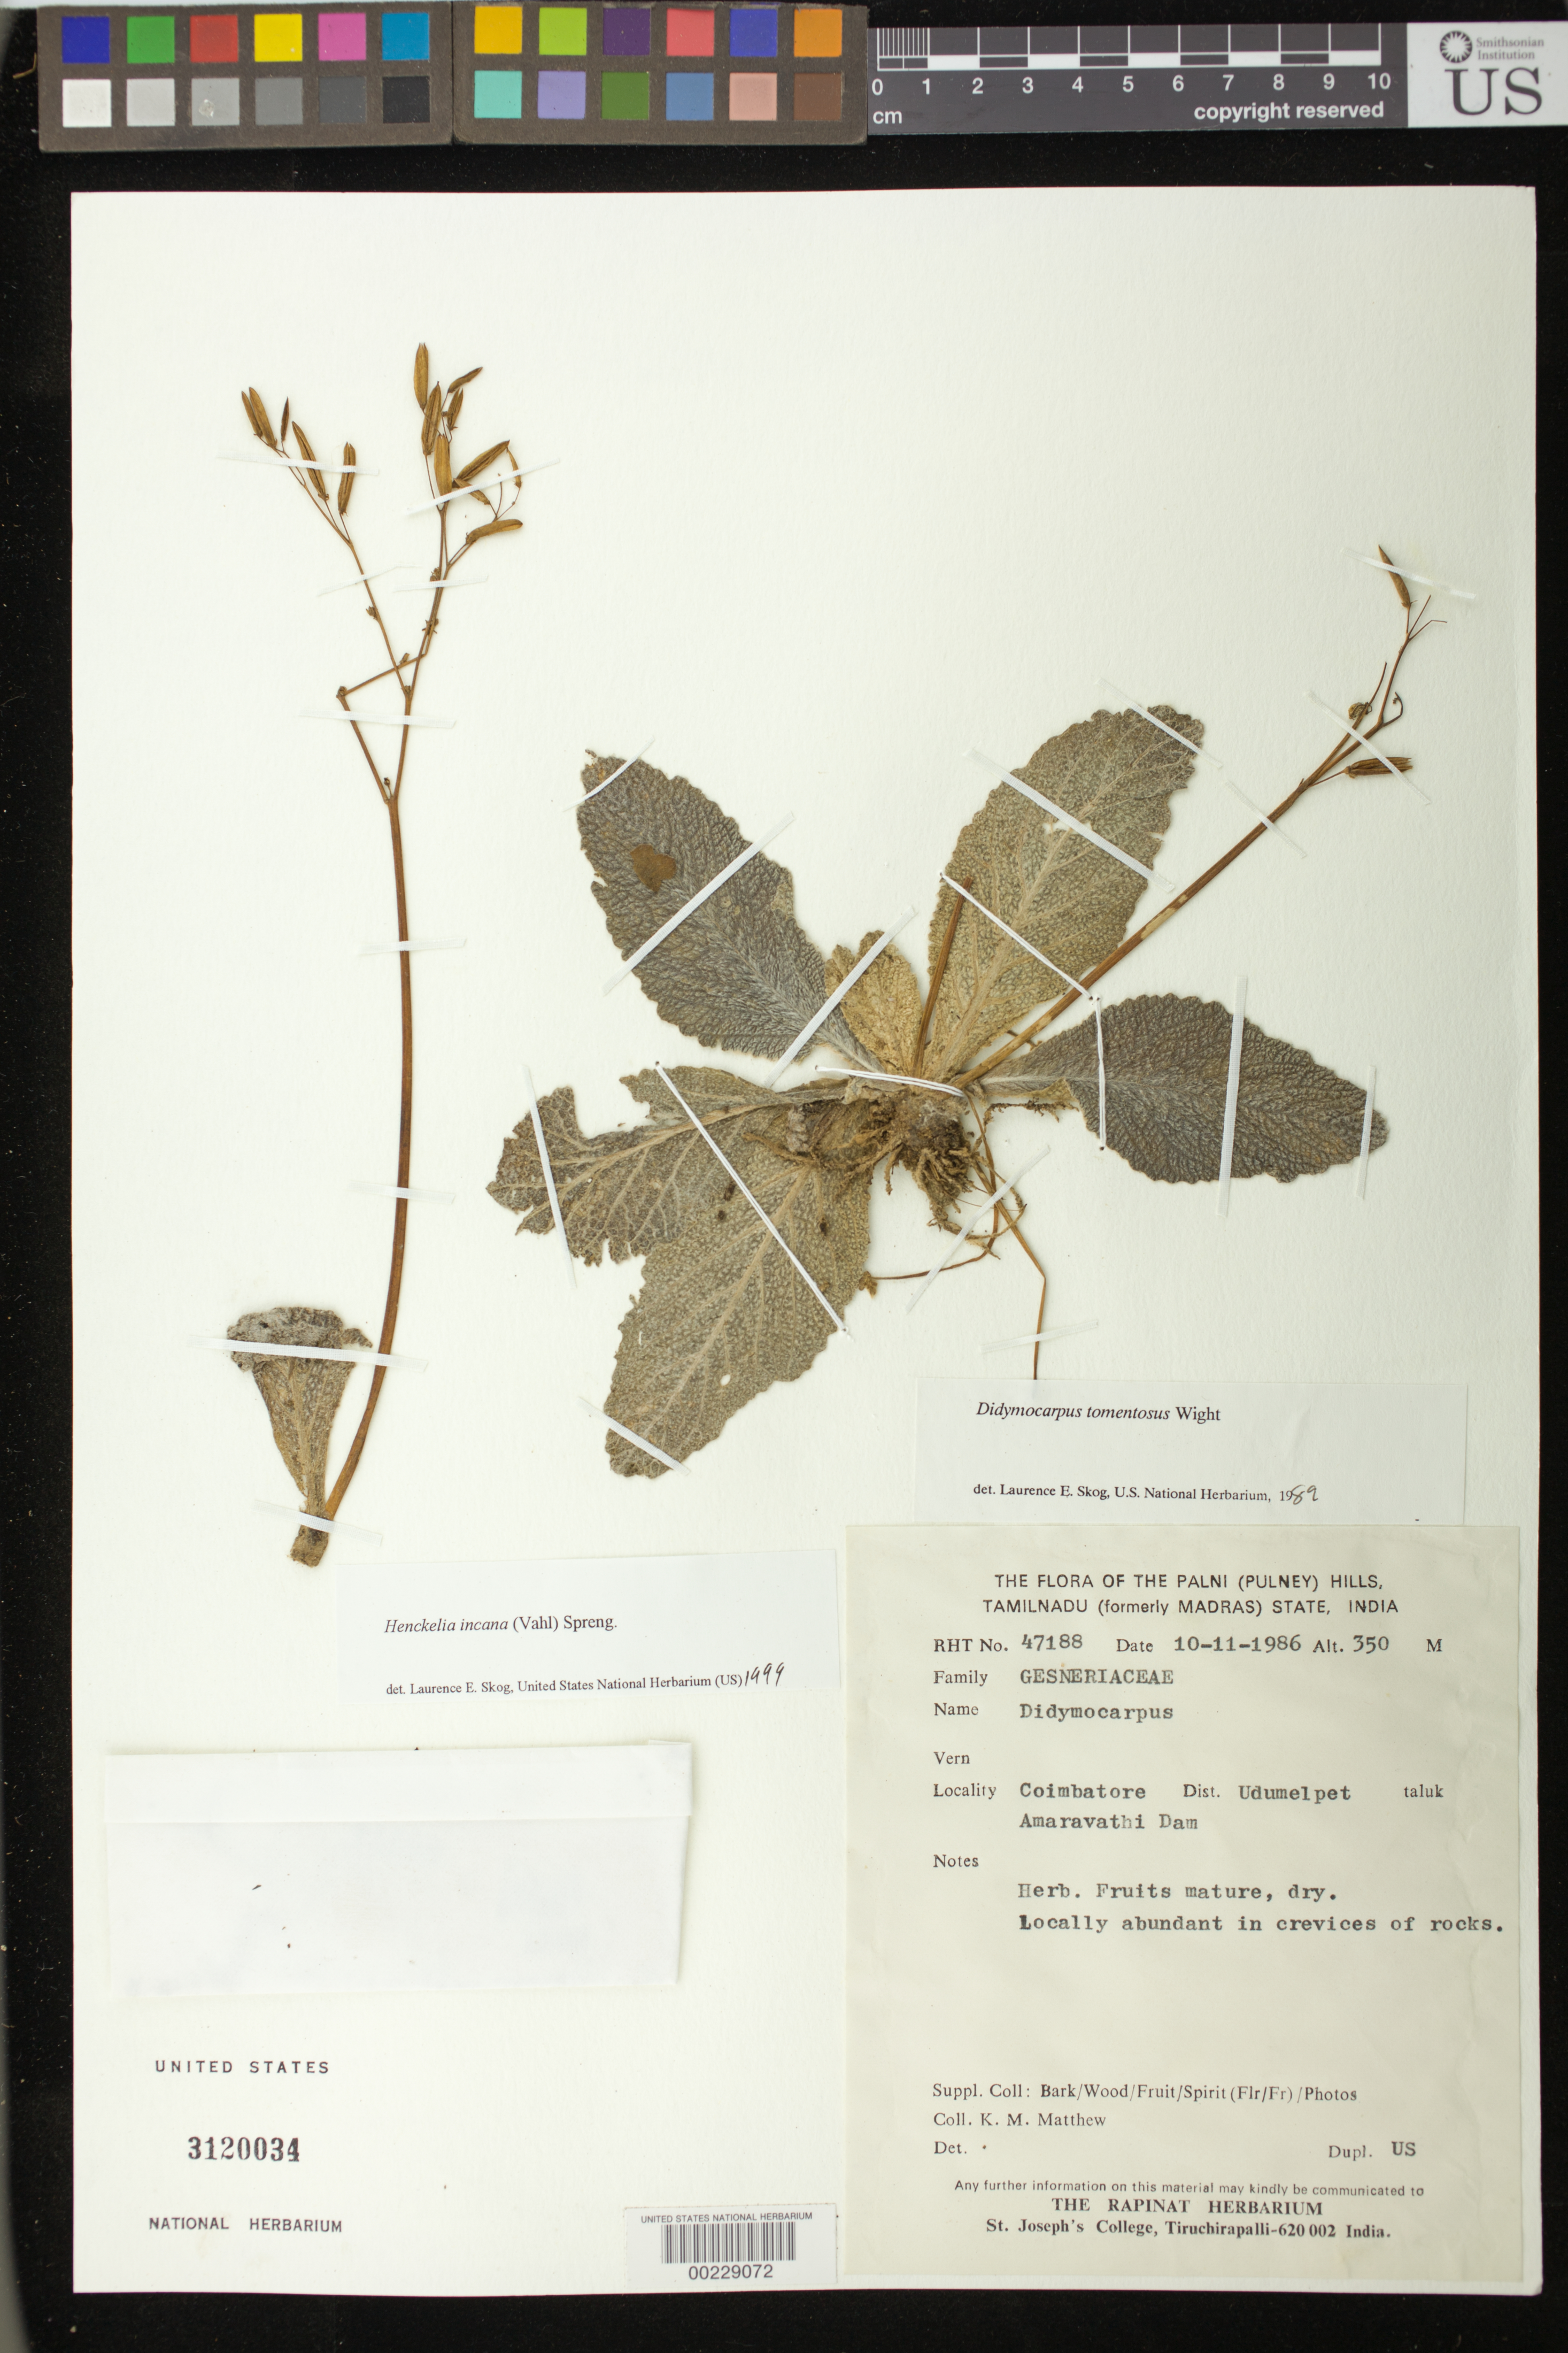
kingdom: Plantae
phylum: Tracheophyta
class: Magnoliopsida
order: Lamiales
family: Gesneriaceae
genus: Henckelia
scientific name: Henckelia incana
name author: (Vahl) Spreng.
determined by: Skog, Laurence E.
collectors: K. M. Matthew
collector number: RHT 47188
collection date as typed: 10 Nov 1986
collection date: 1986-11-10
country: India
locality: Palni (pulney) hills, tamilnadu (formerly madras) state, dist udumelpet taluk, coimbatore, amaravathi dam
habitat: Locally abundant in crevices of rocks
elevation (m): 350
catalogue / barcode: US 3120034